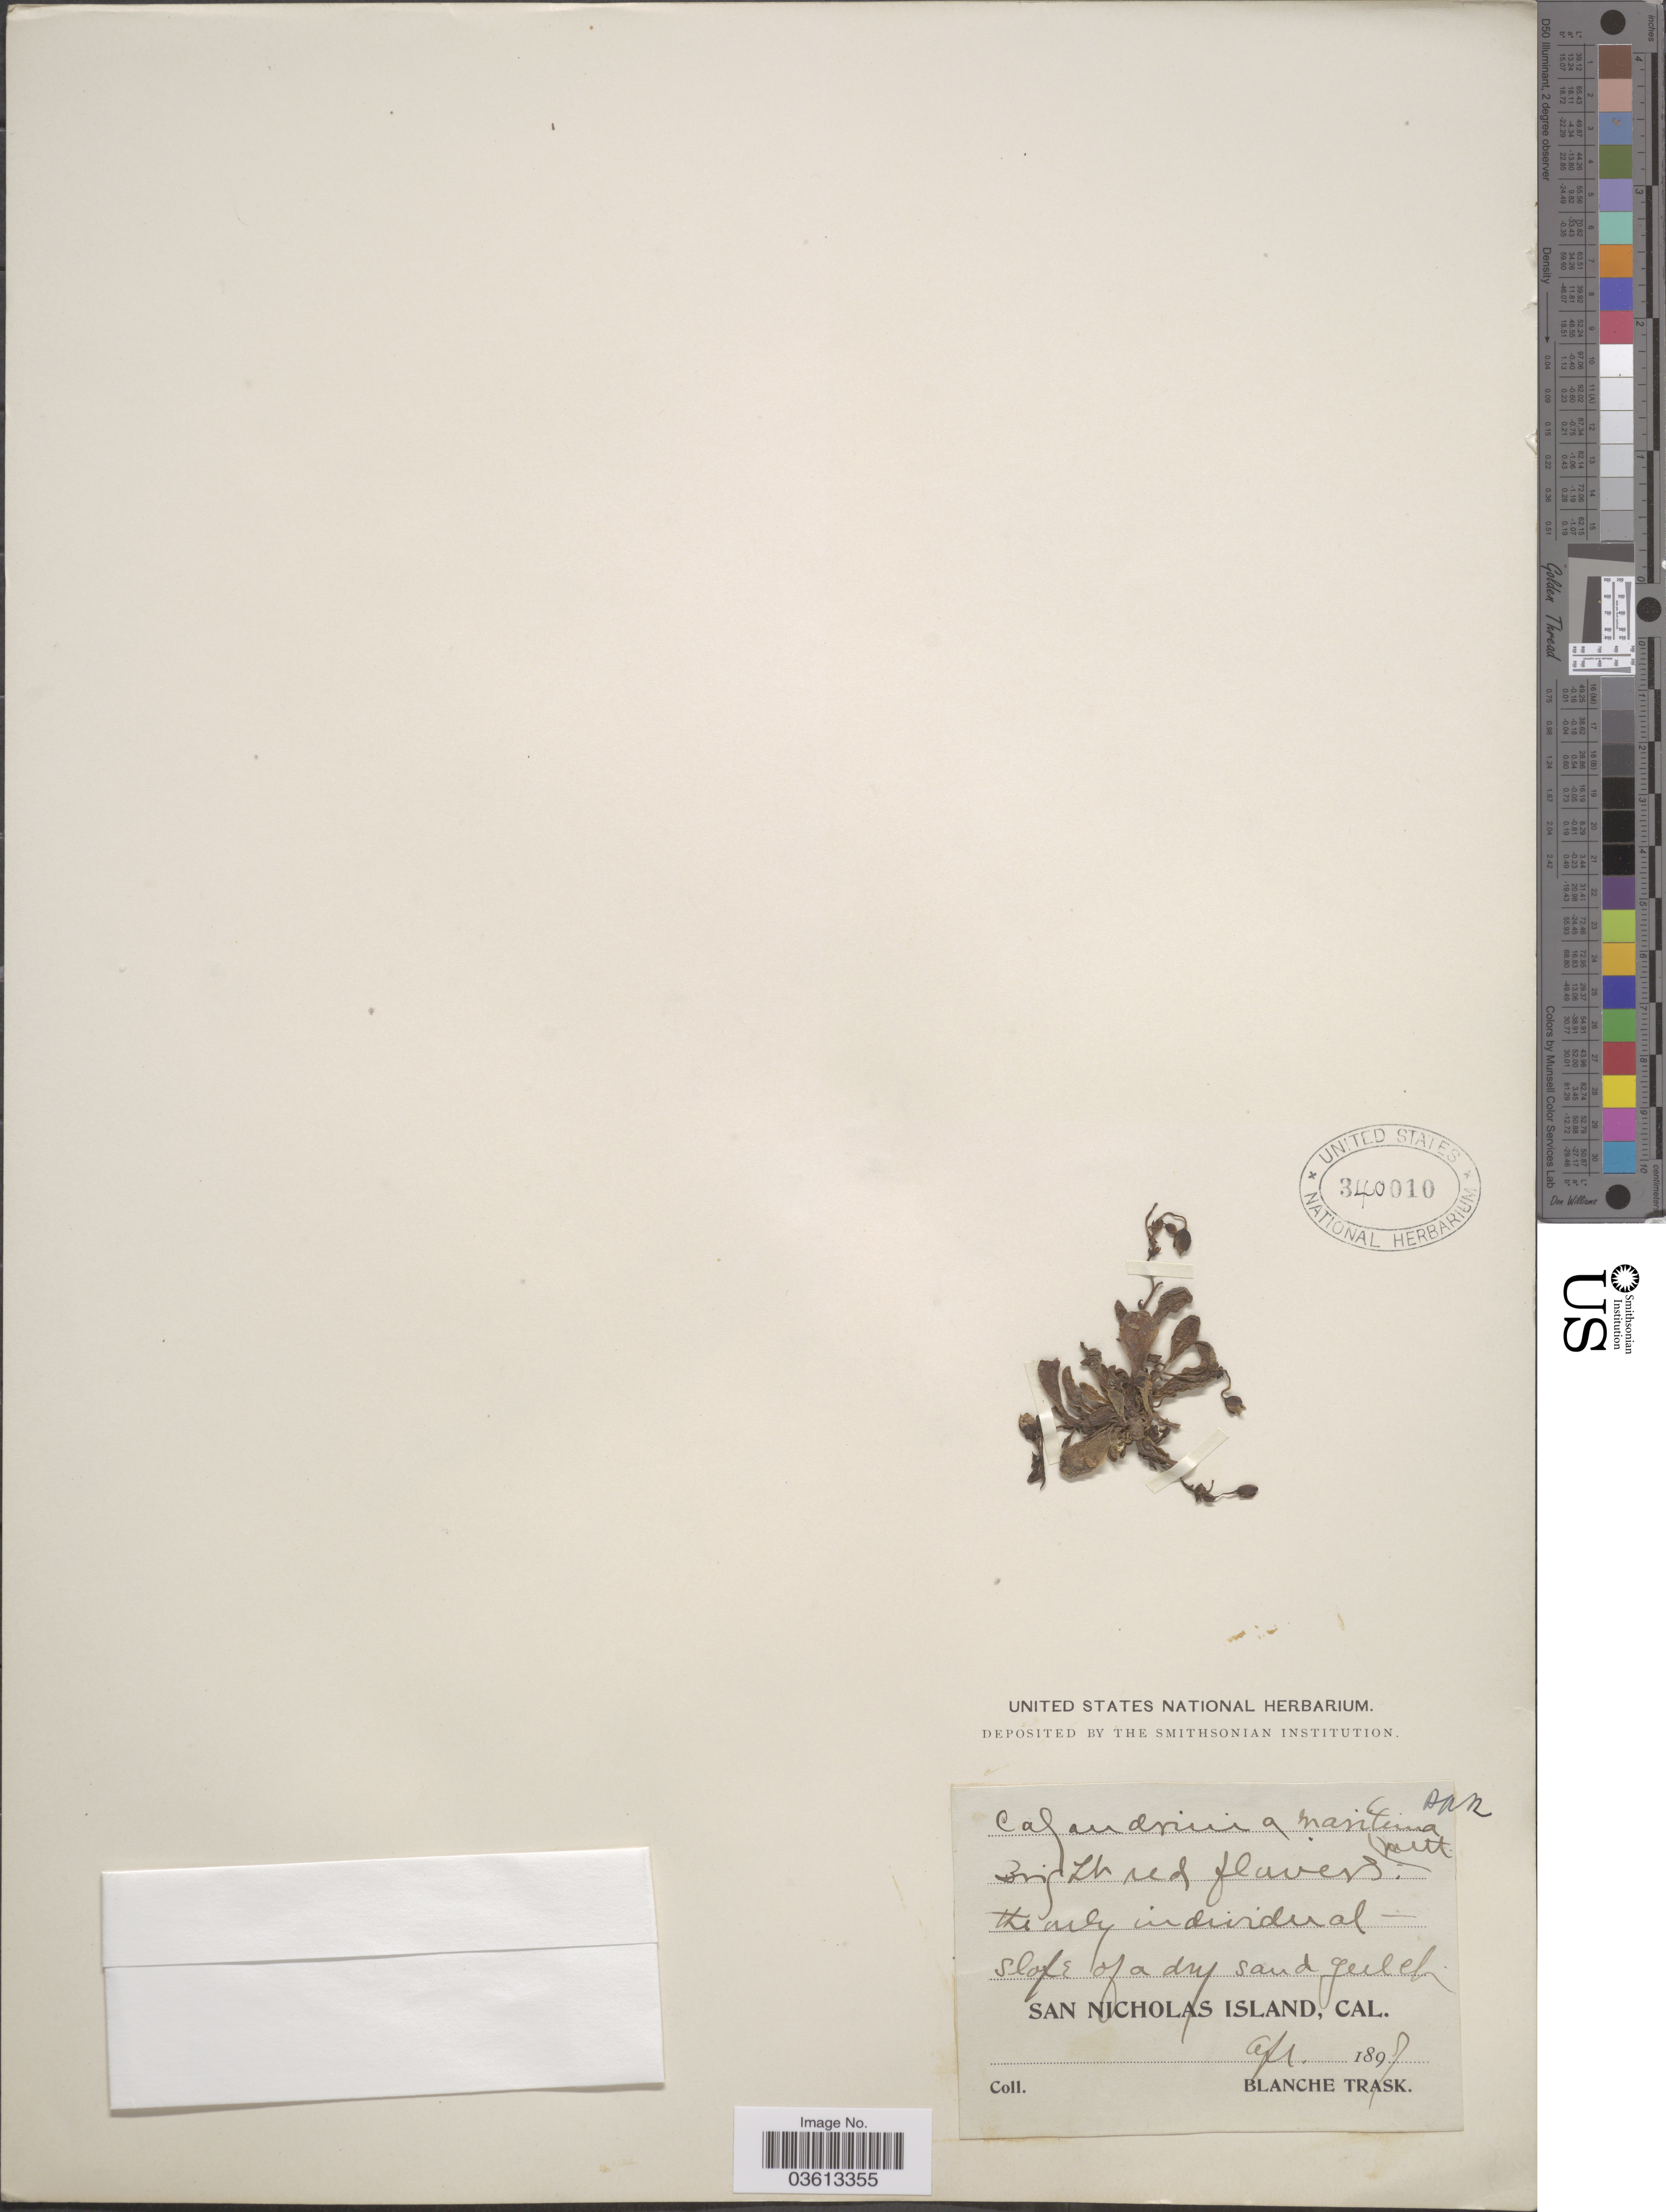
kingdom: Plantae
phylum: Tracheophyta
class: Magnoliopsida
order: Caryophyllales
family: Montiaceae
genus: Cistanthe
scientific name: Cistanthe maritima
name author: (Nutt.) Carolin ex Hershk.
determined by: Strong, Mark T., (BOT), Smithsonian Institution - National Museum of Natural History (UNITED STATES)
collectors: B. Trask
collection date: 1897-04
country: United States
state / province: California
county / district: Ventura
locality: Slope of a dry sand gulch. San Nicholas Island.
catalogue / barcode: US 340010